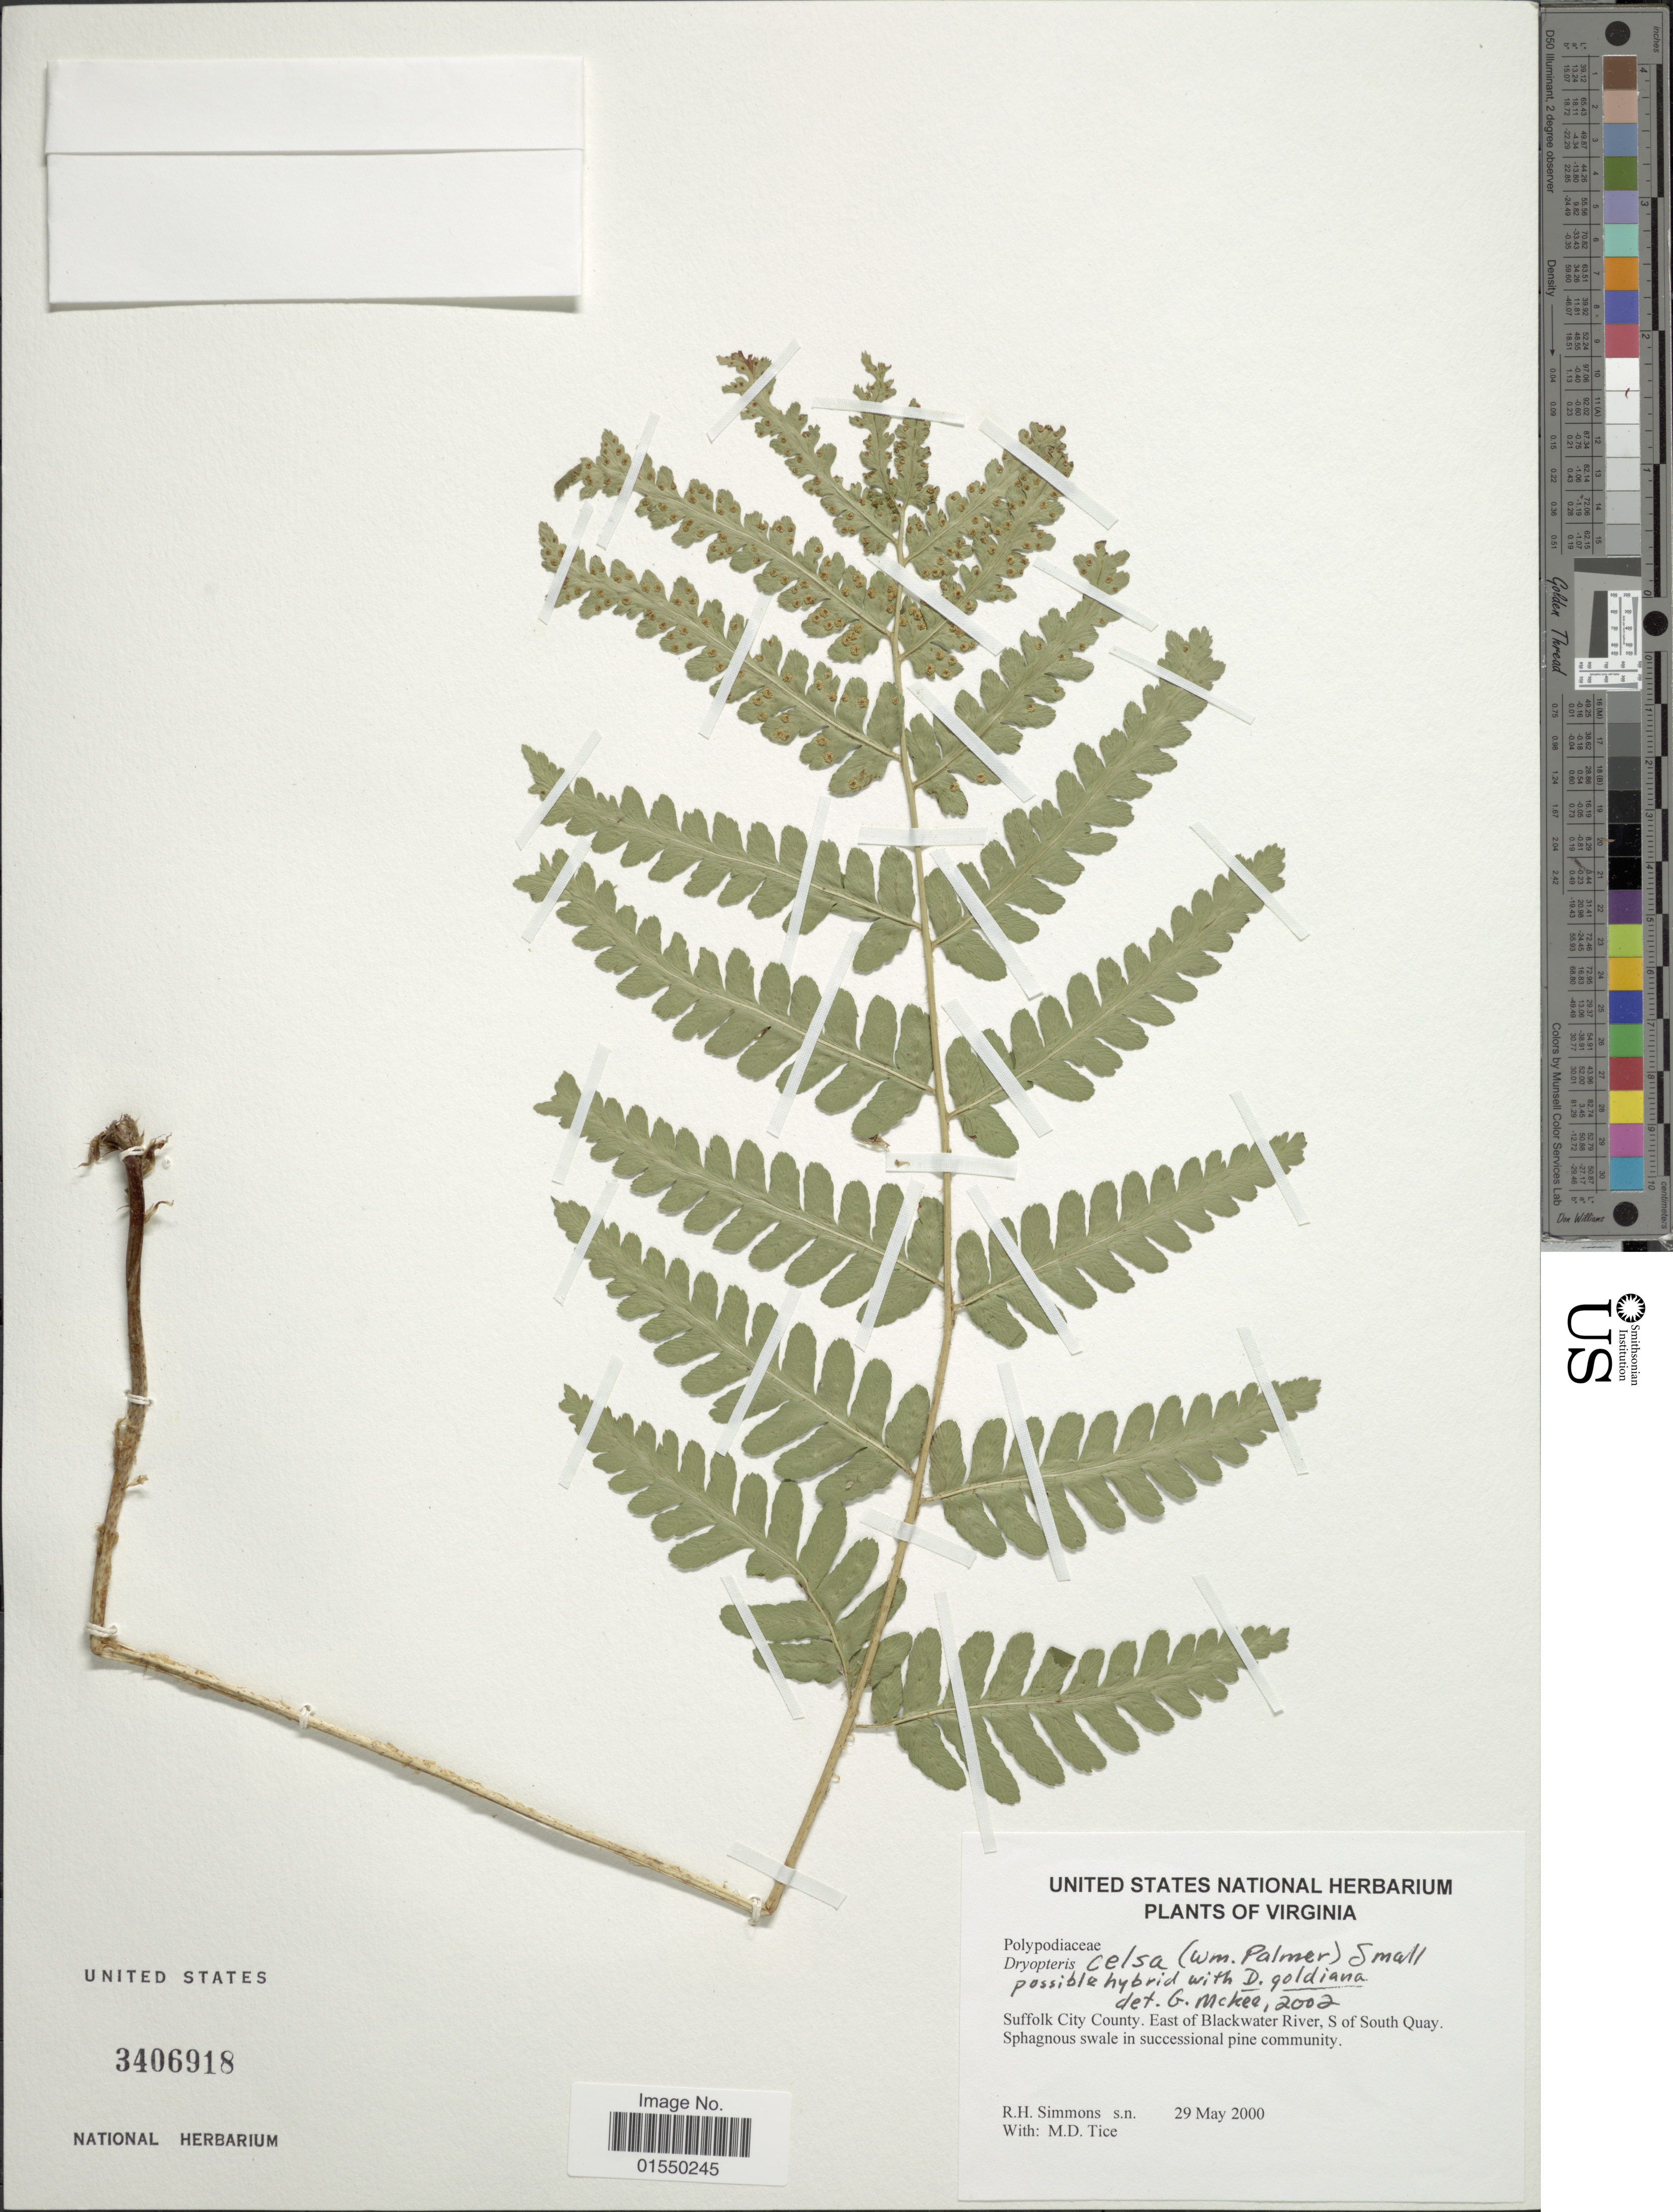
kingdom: Plantae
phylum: Tracheophyta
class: Polypodiopsida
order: Polypodiales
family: Dryopteridaceae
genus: Dryopteris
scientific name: Dryopteris celsa (W. Palmer) Knowlt., W. Palmer & C.L. Pollard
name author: (W. Palmer) Knowlt. et al.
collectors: R. H. Simmons & M. Tice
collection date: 2000-05-29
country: United States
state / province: Virginia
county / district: City of Suffolk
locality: Suffolk City County, East of Blackwater River, S of South Quay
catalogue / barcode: US 3406918